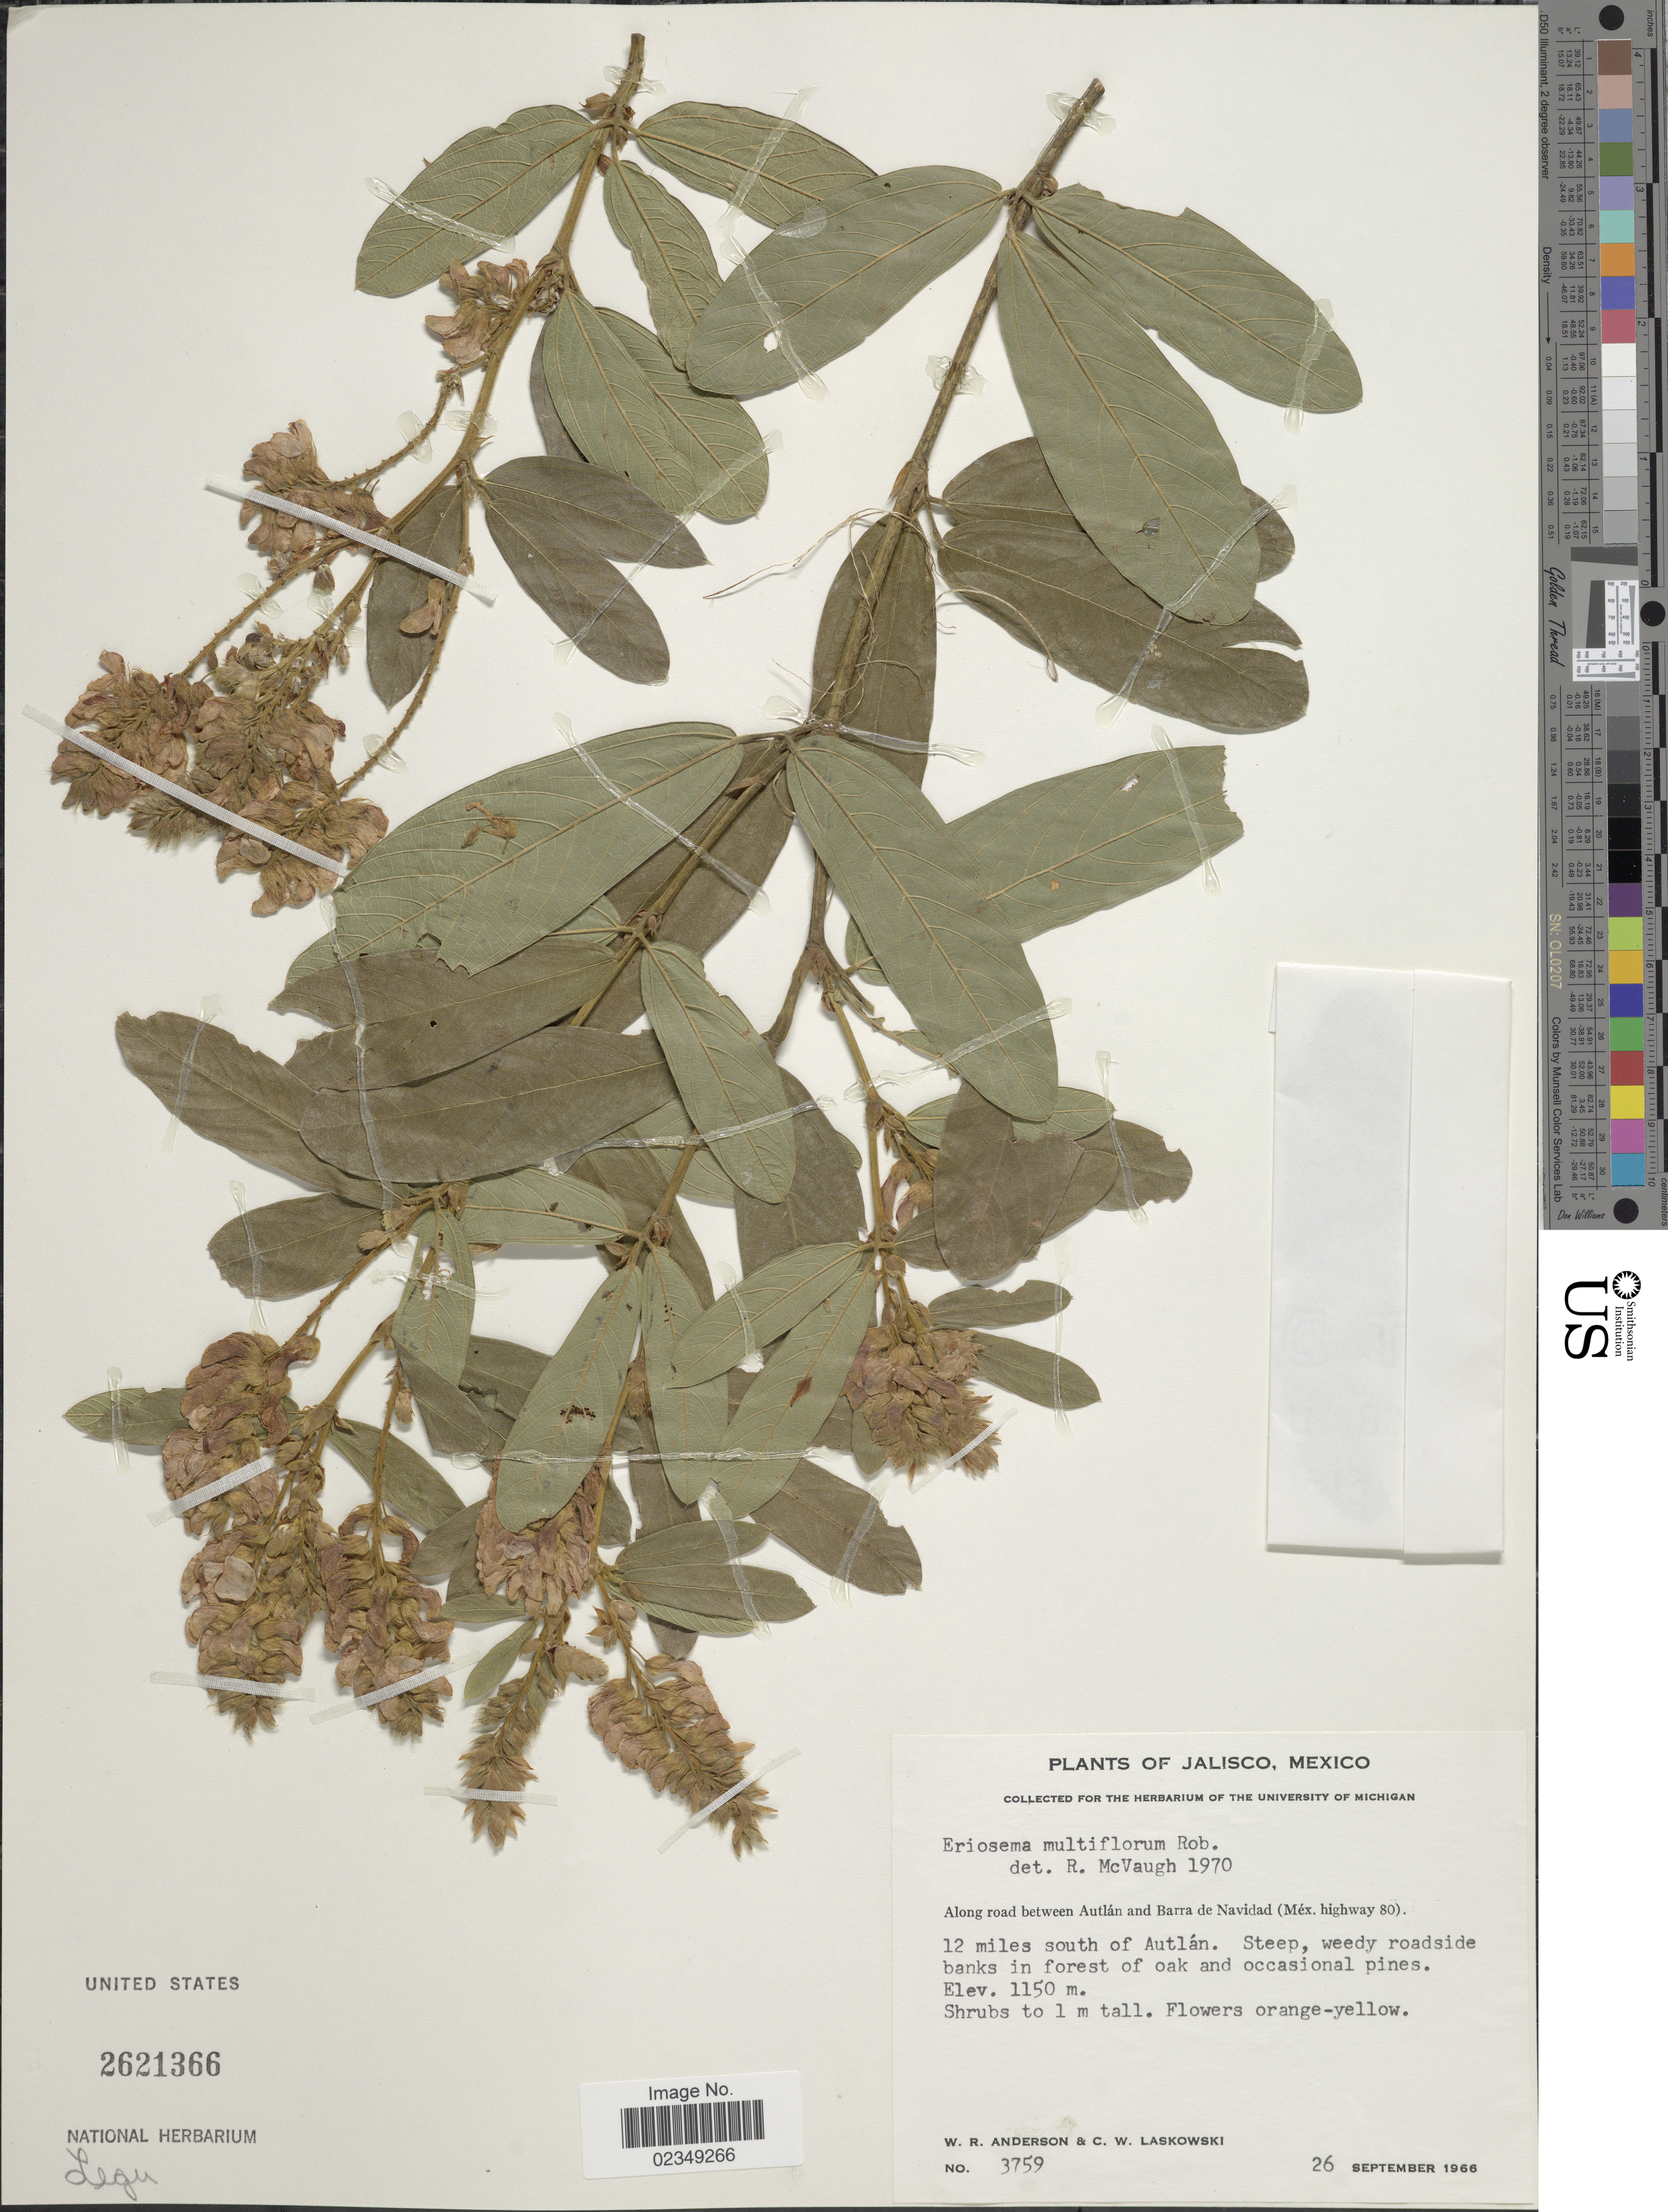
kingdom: Plantae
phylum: Tracheophyta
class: Magnoliopsida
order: Fabales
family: Fabaceae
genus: Eriosema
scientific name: Eriosema multiflorum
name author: B.L. Rob.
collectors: W. Anderson & C. Laskowski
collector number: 3759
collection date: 1966-09-26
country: Mexico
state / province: Jalisco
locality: Road between Autlan and Barra de Navidad (Mex. highway 80). 12 miles south of Autlan.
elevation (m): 1150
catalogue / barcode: US 2621366